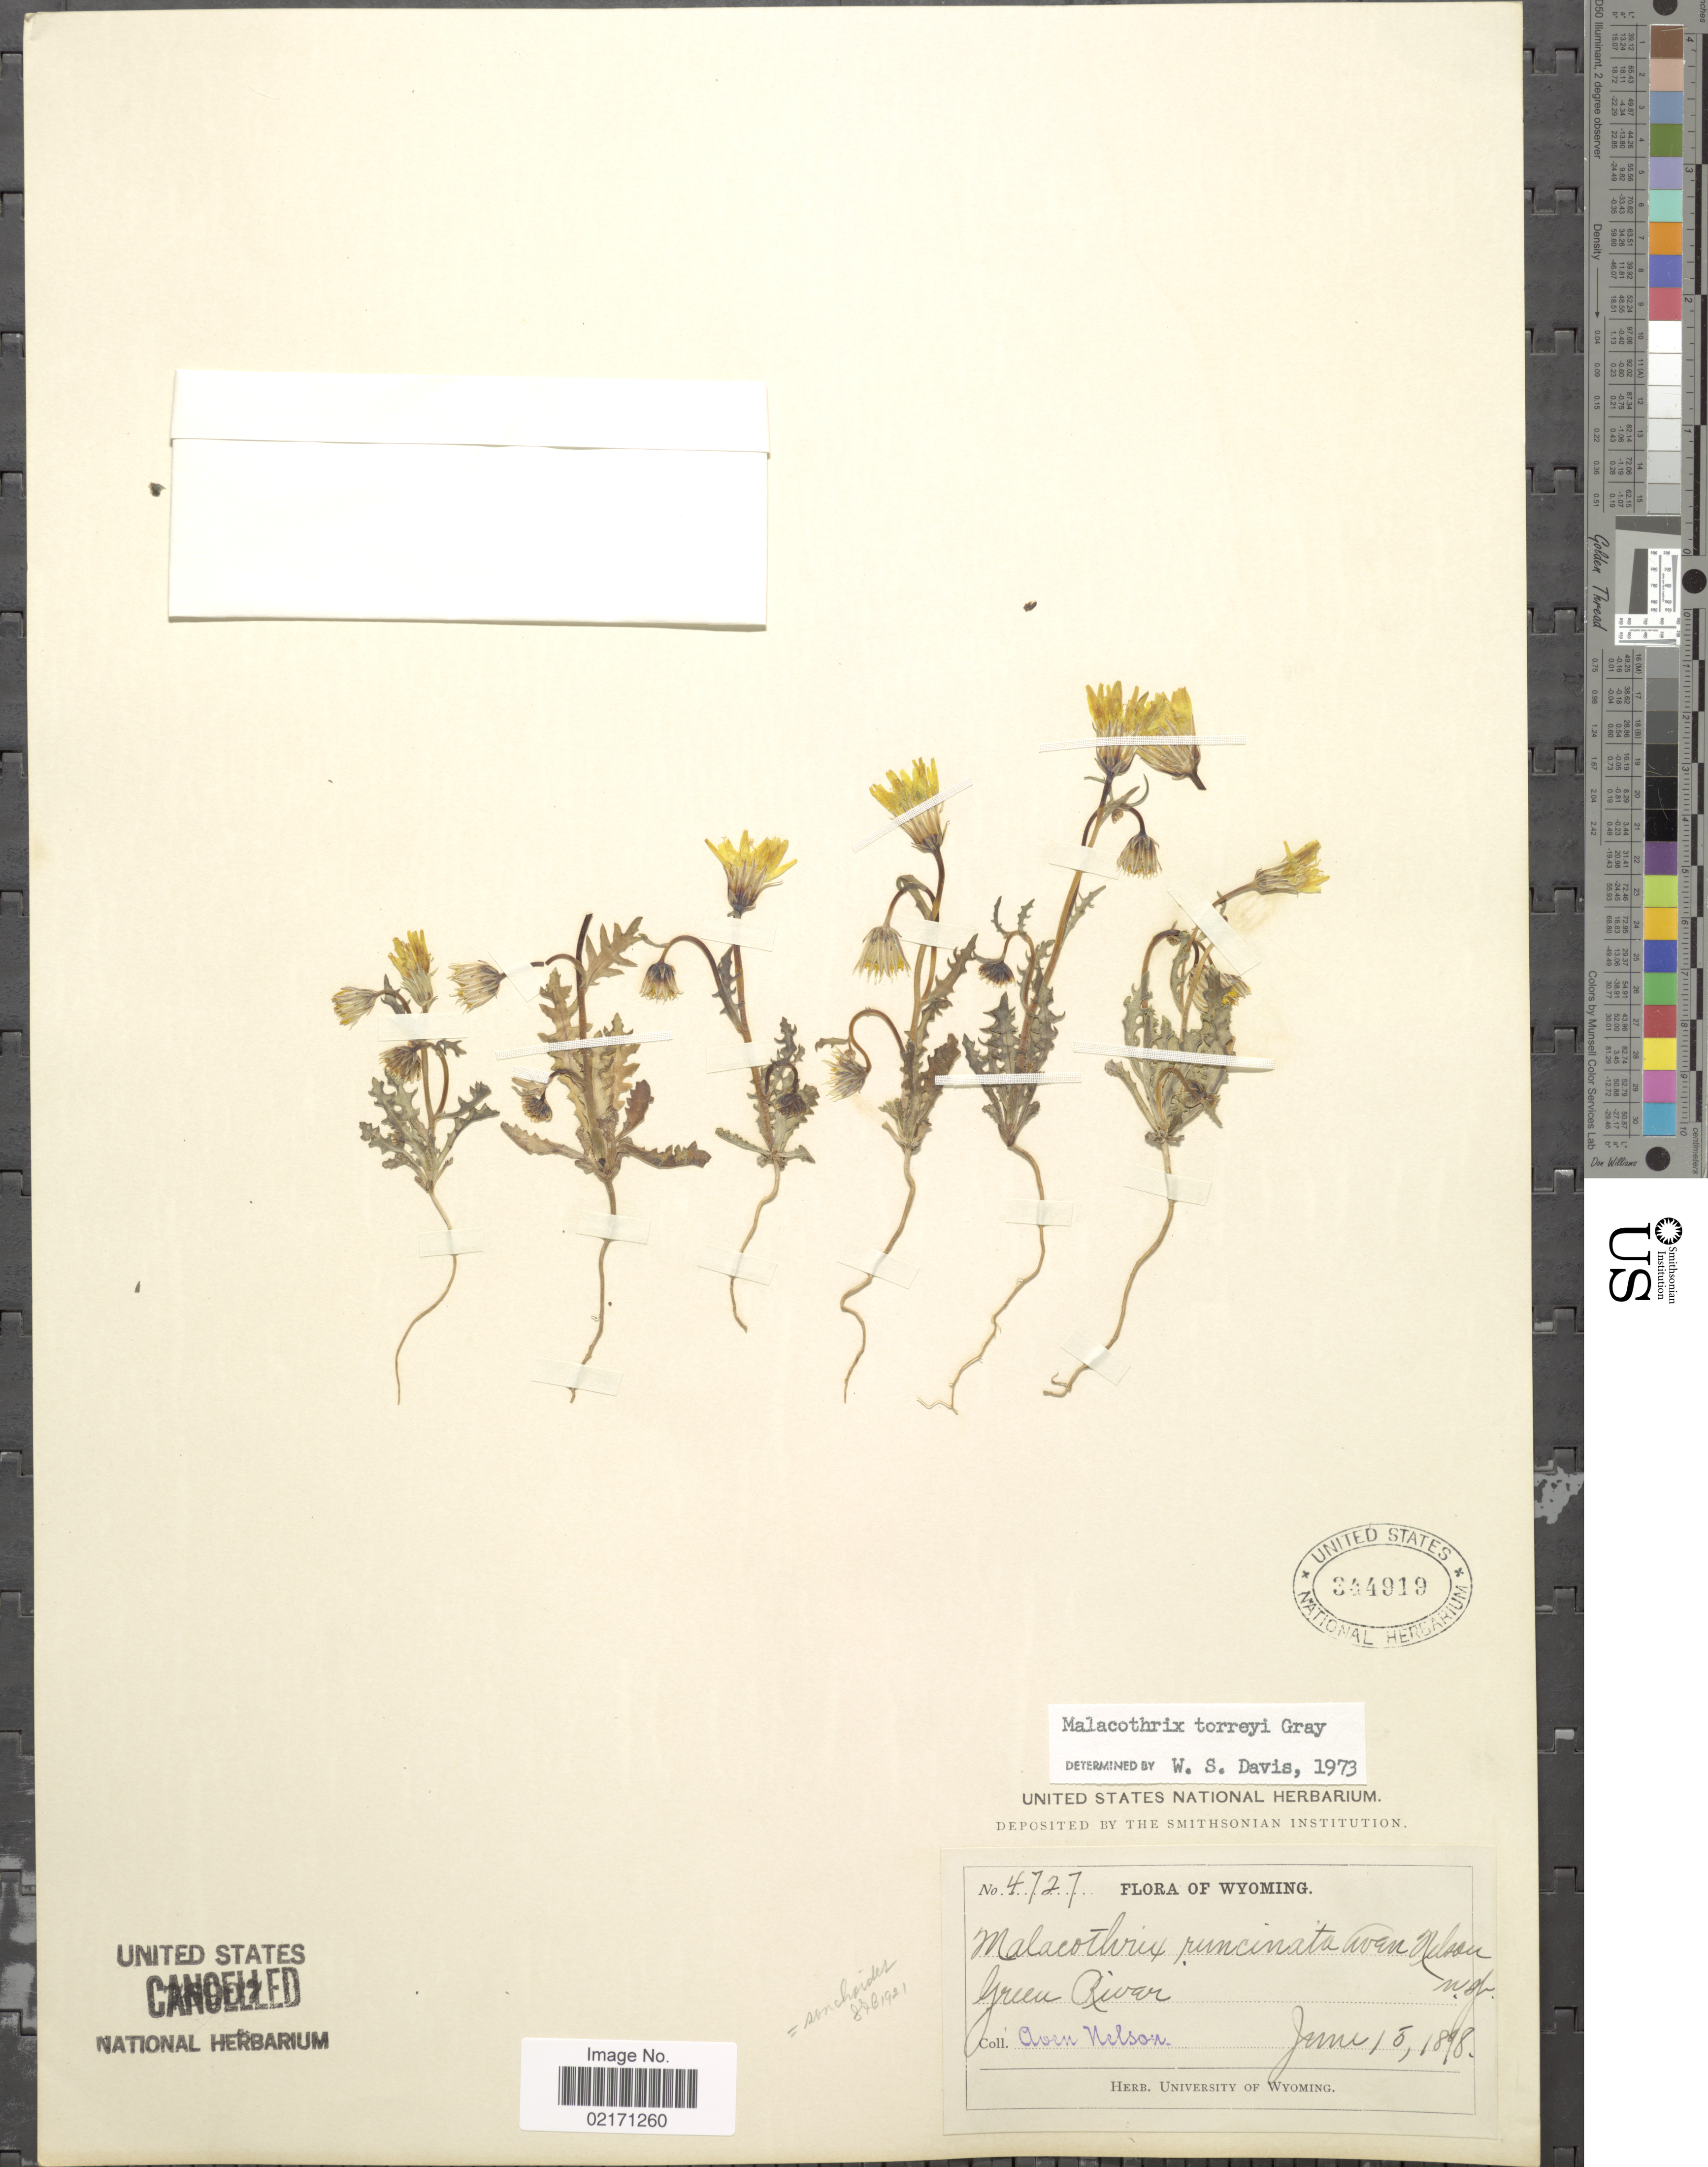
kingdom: Plantae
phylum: Tracheophyta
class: Magnoliopsida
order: Asterales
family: Asteraceae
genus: Malacothrix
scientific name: Malacothrix torreyi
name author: A. Gray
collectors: A. Nelson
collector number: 4727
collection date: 1878-06-15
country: United States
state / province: Wyoming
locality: Green river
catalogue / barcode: US 344919